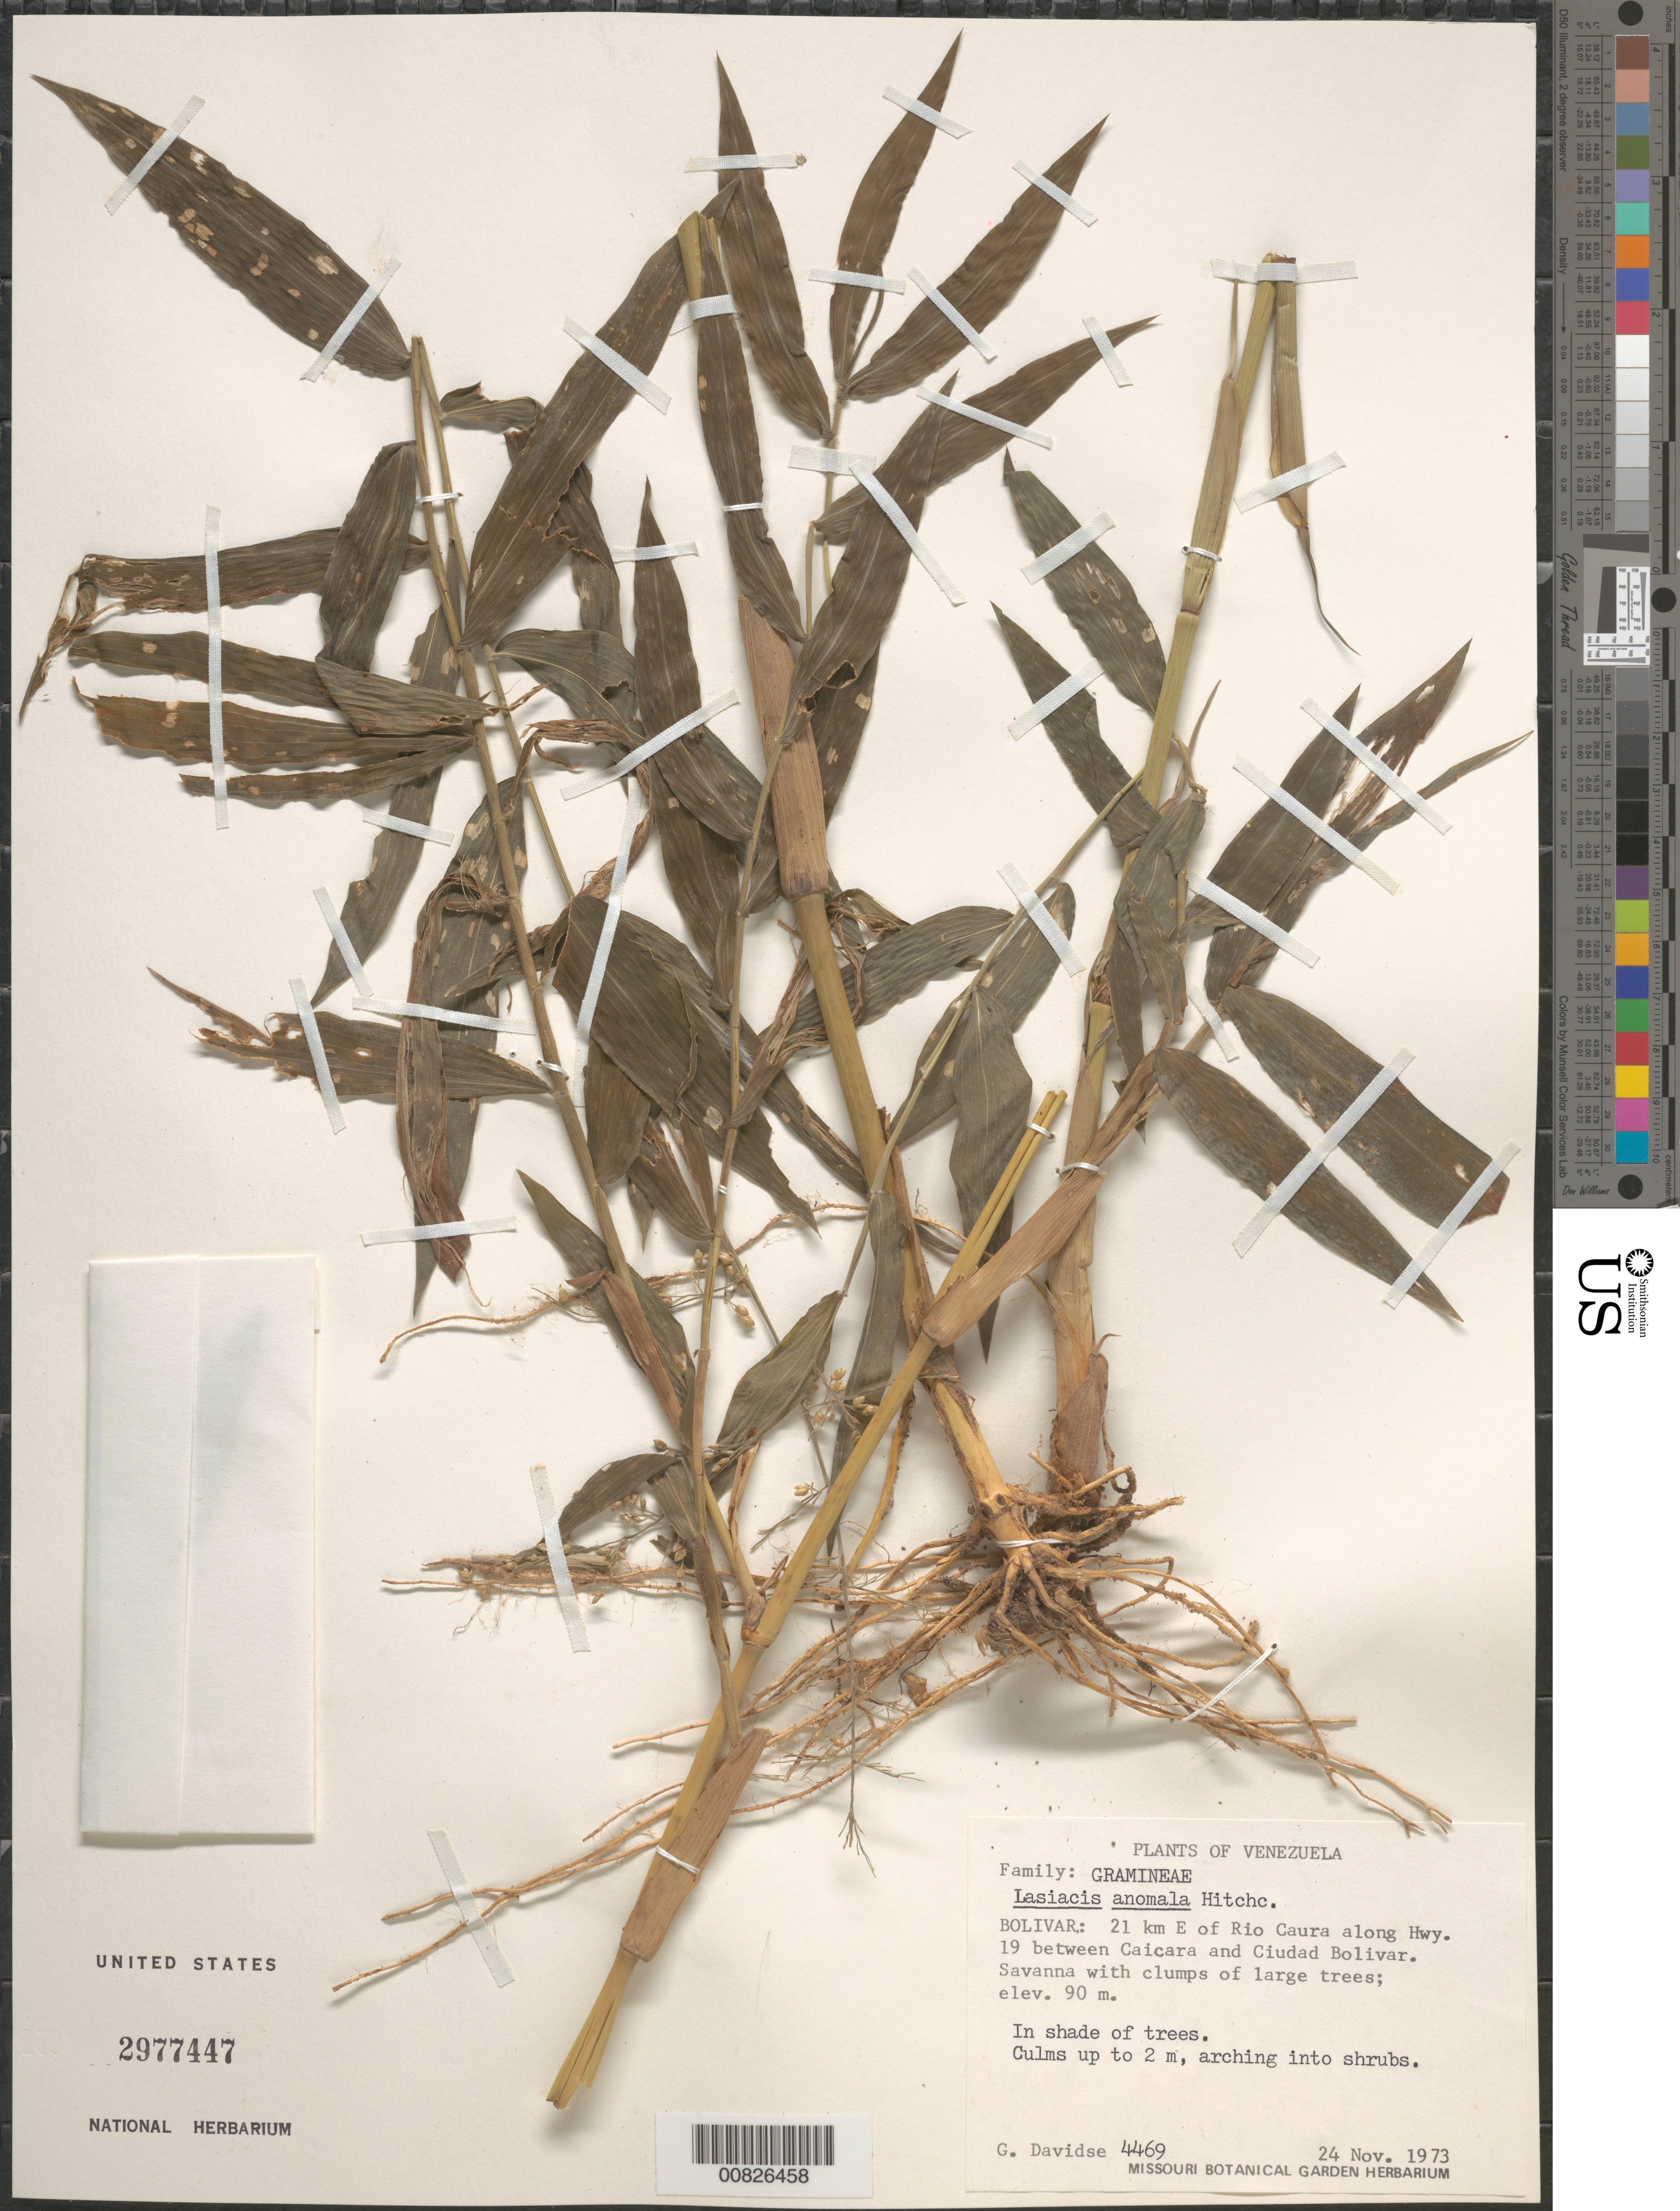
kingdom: Plantae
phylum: Tracheophyta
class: Liliopsida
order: Poales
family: Poaceae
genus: Lasiacis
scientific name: Lasiacis anomala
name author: Hitchc.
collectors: G. Davidse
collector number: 4469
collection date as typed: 24-Nov-73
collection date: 1973-11-24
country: Venezuela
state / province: Bolívar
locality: Caicara to Ciudad Bolívar, 21 km E of Río Caura along Hwy 19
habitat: Savanna with clumps of large trees; in shade of trees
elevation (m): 90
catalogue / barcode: US 2977447